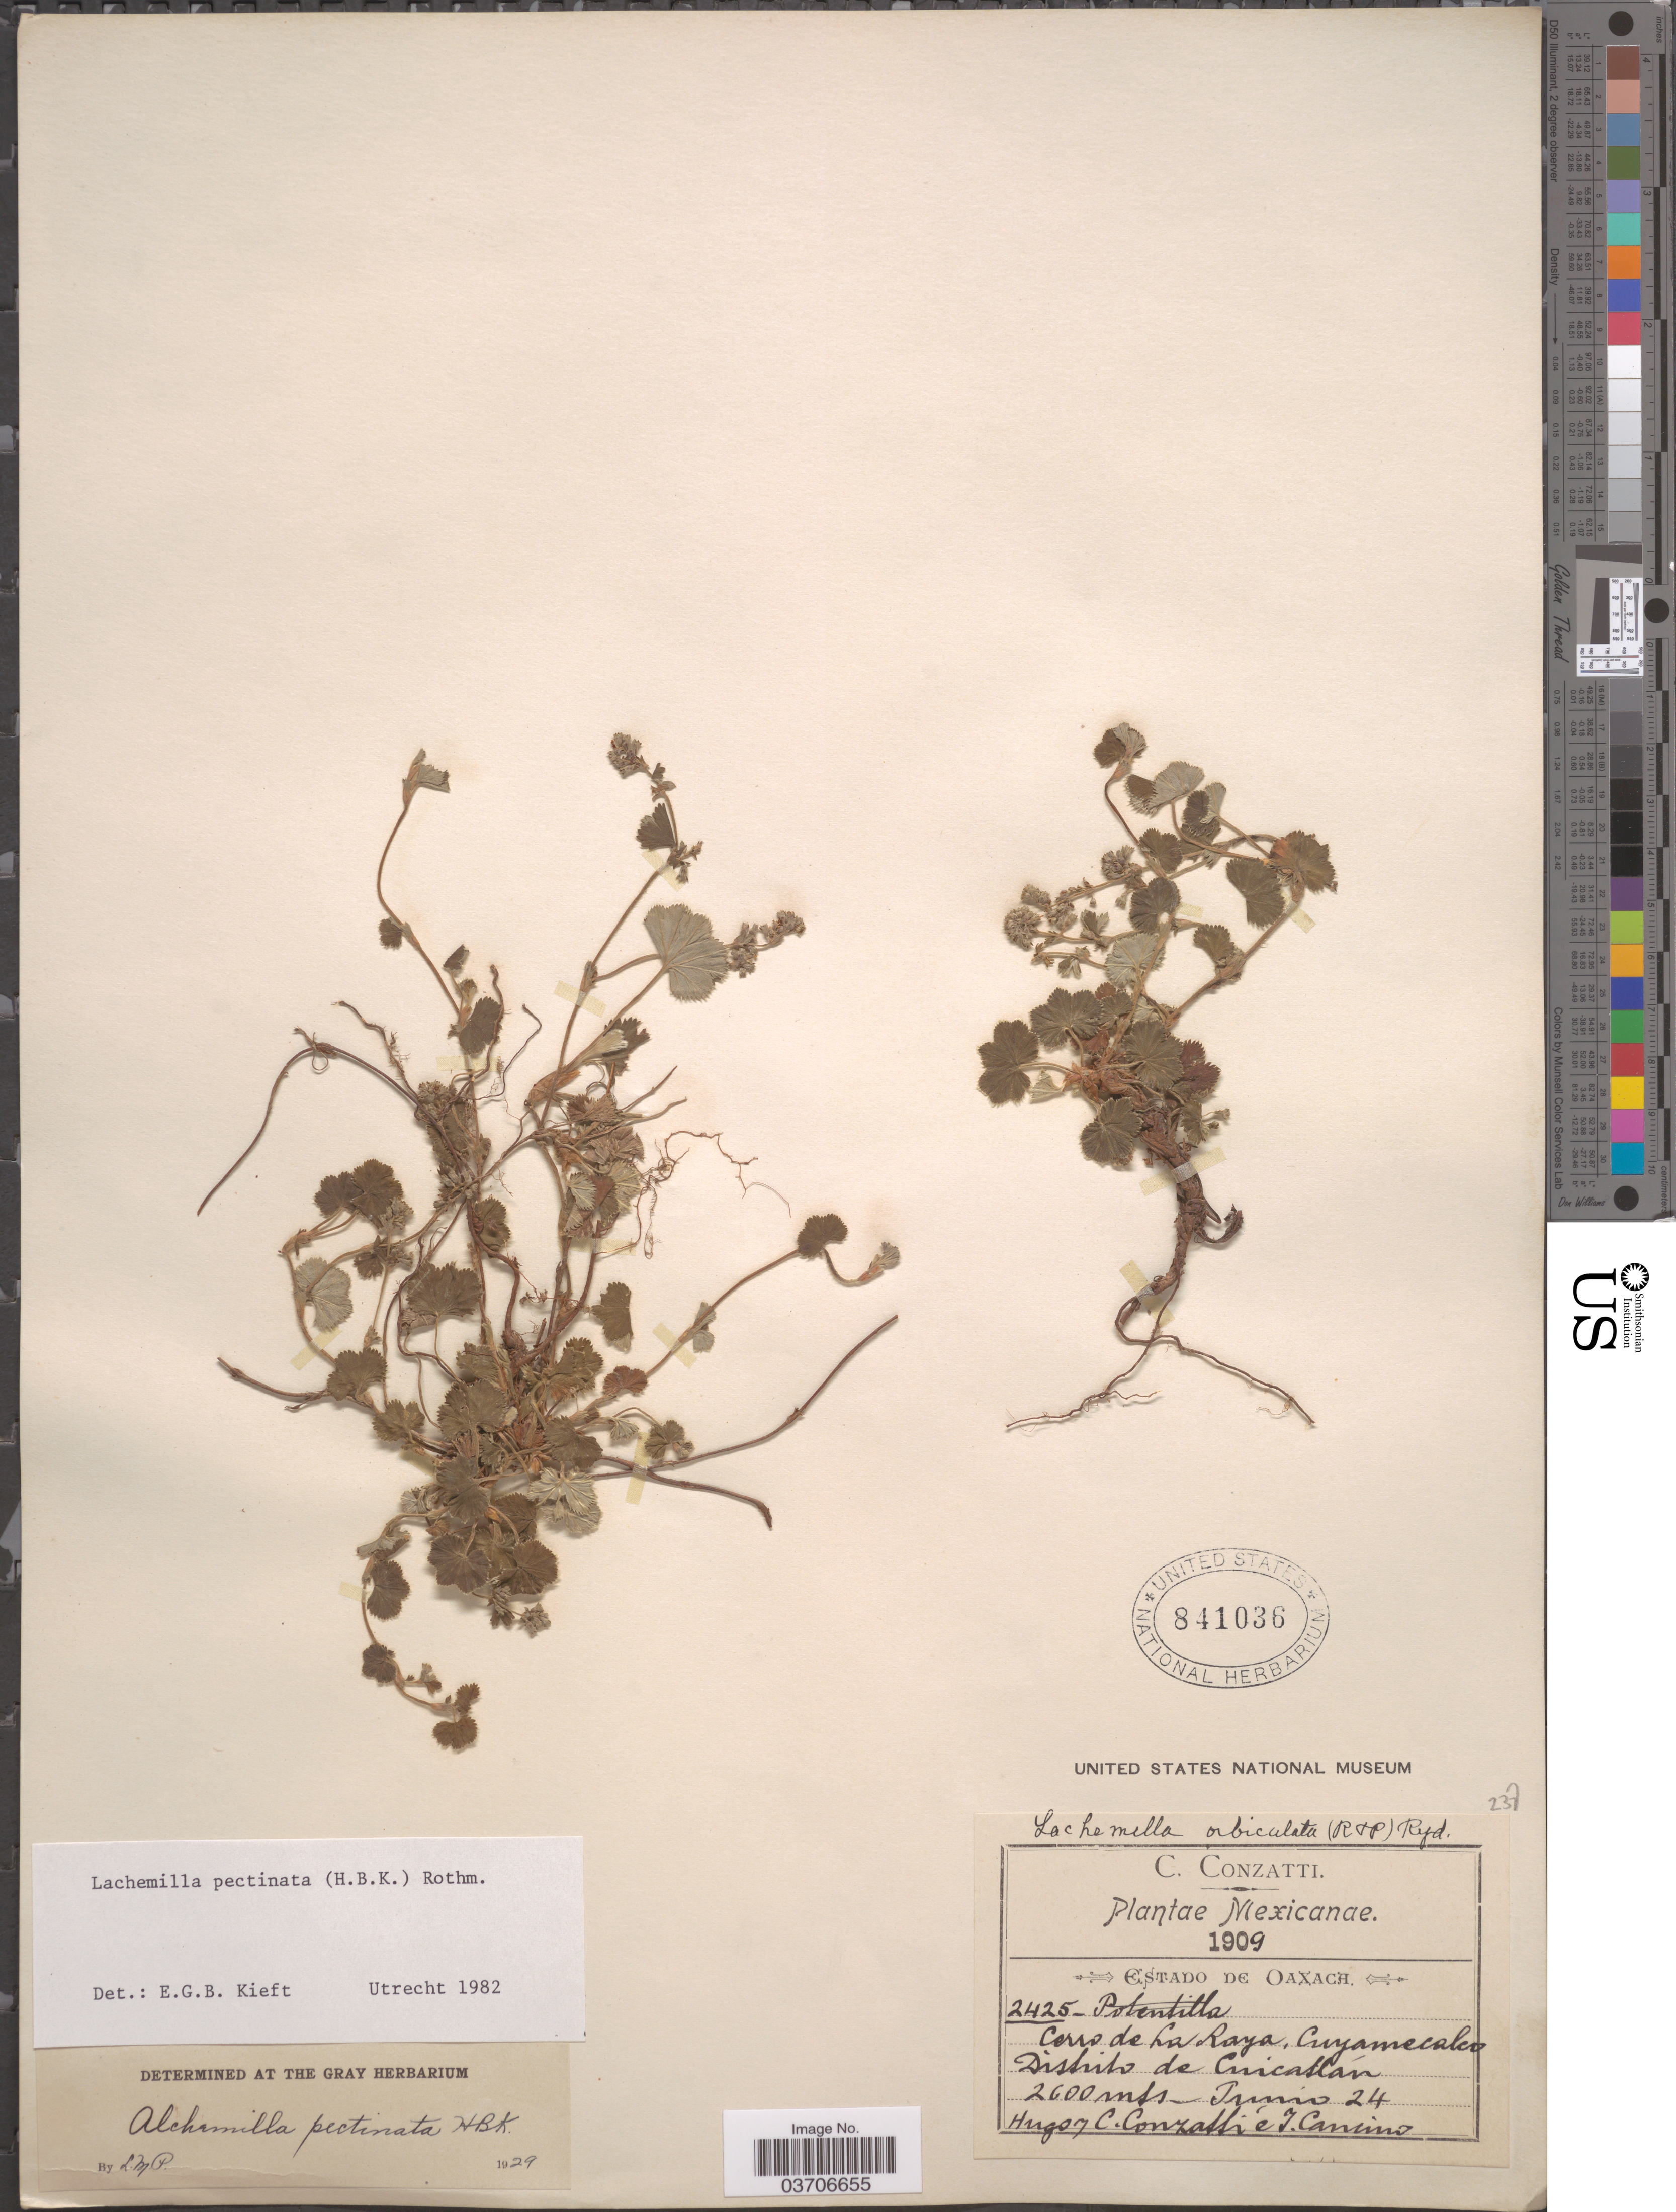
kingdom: Plantae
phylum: Tracheophyta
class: Magnoliopsida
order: Rosales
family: Rosaceae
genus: Lachemilla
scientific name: Lachemilla pectinata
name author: (Kunth) Rothm.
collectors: H. Conzatti, C. Conzatti & J. Cancino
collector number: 2425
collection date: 1909-06-24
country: Mexico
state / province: Oaxaca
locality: Cerro de La Raya, Cuyamecalco, Distrito de Cuicatlán.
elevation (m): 2600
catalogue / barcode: US 841036